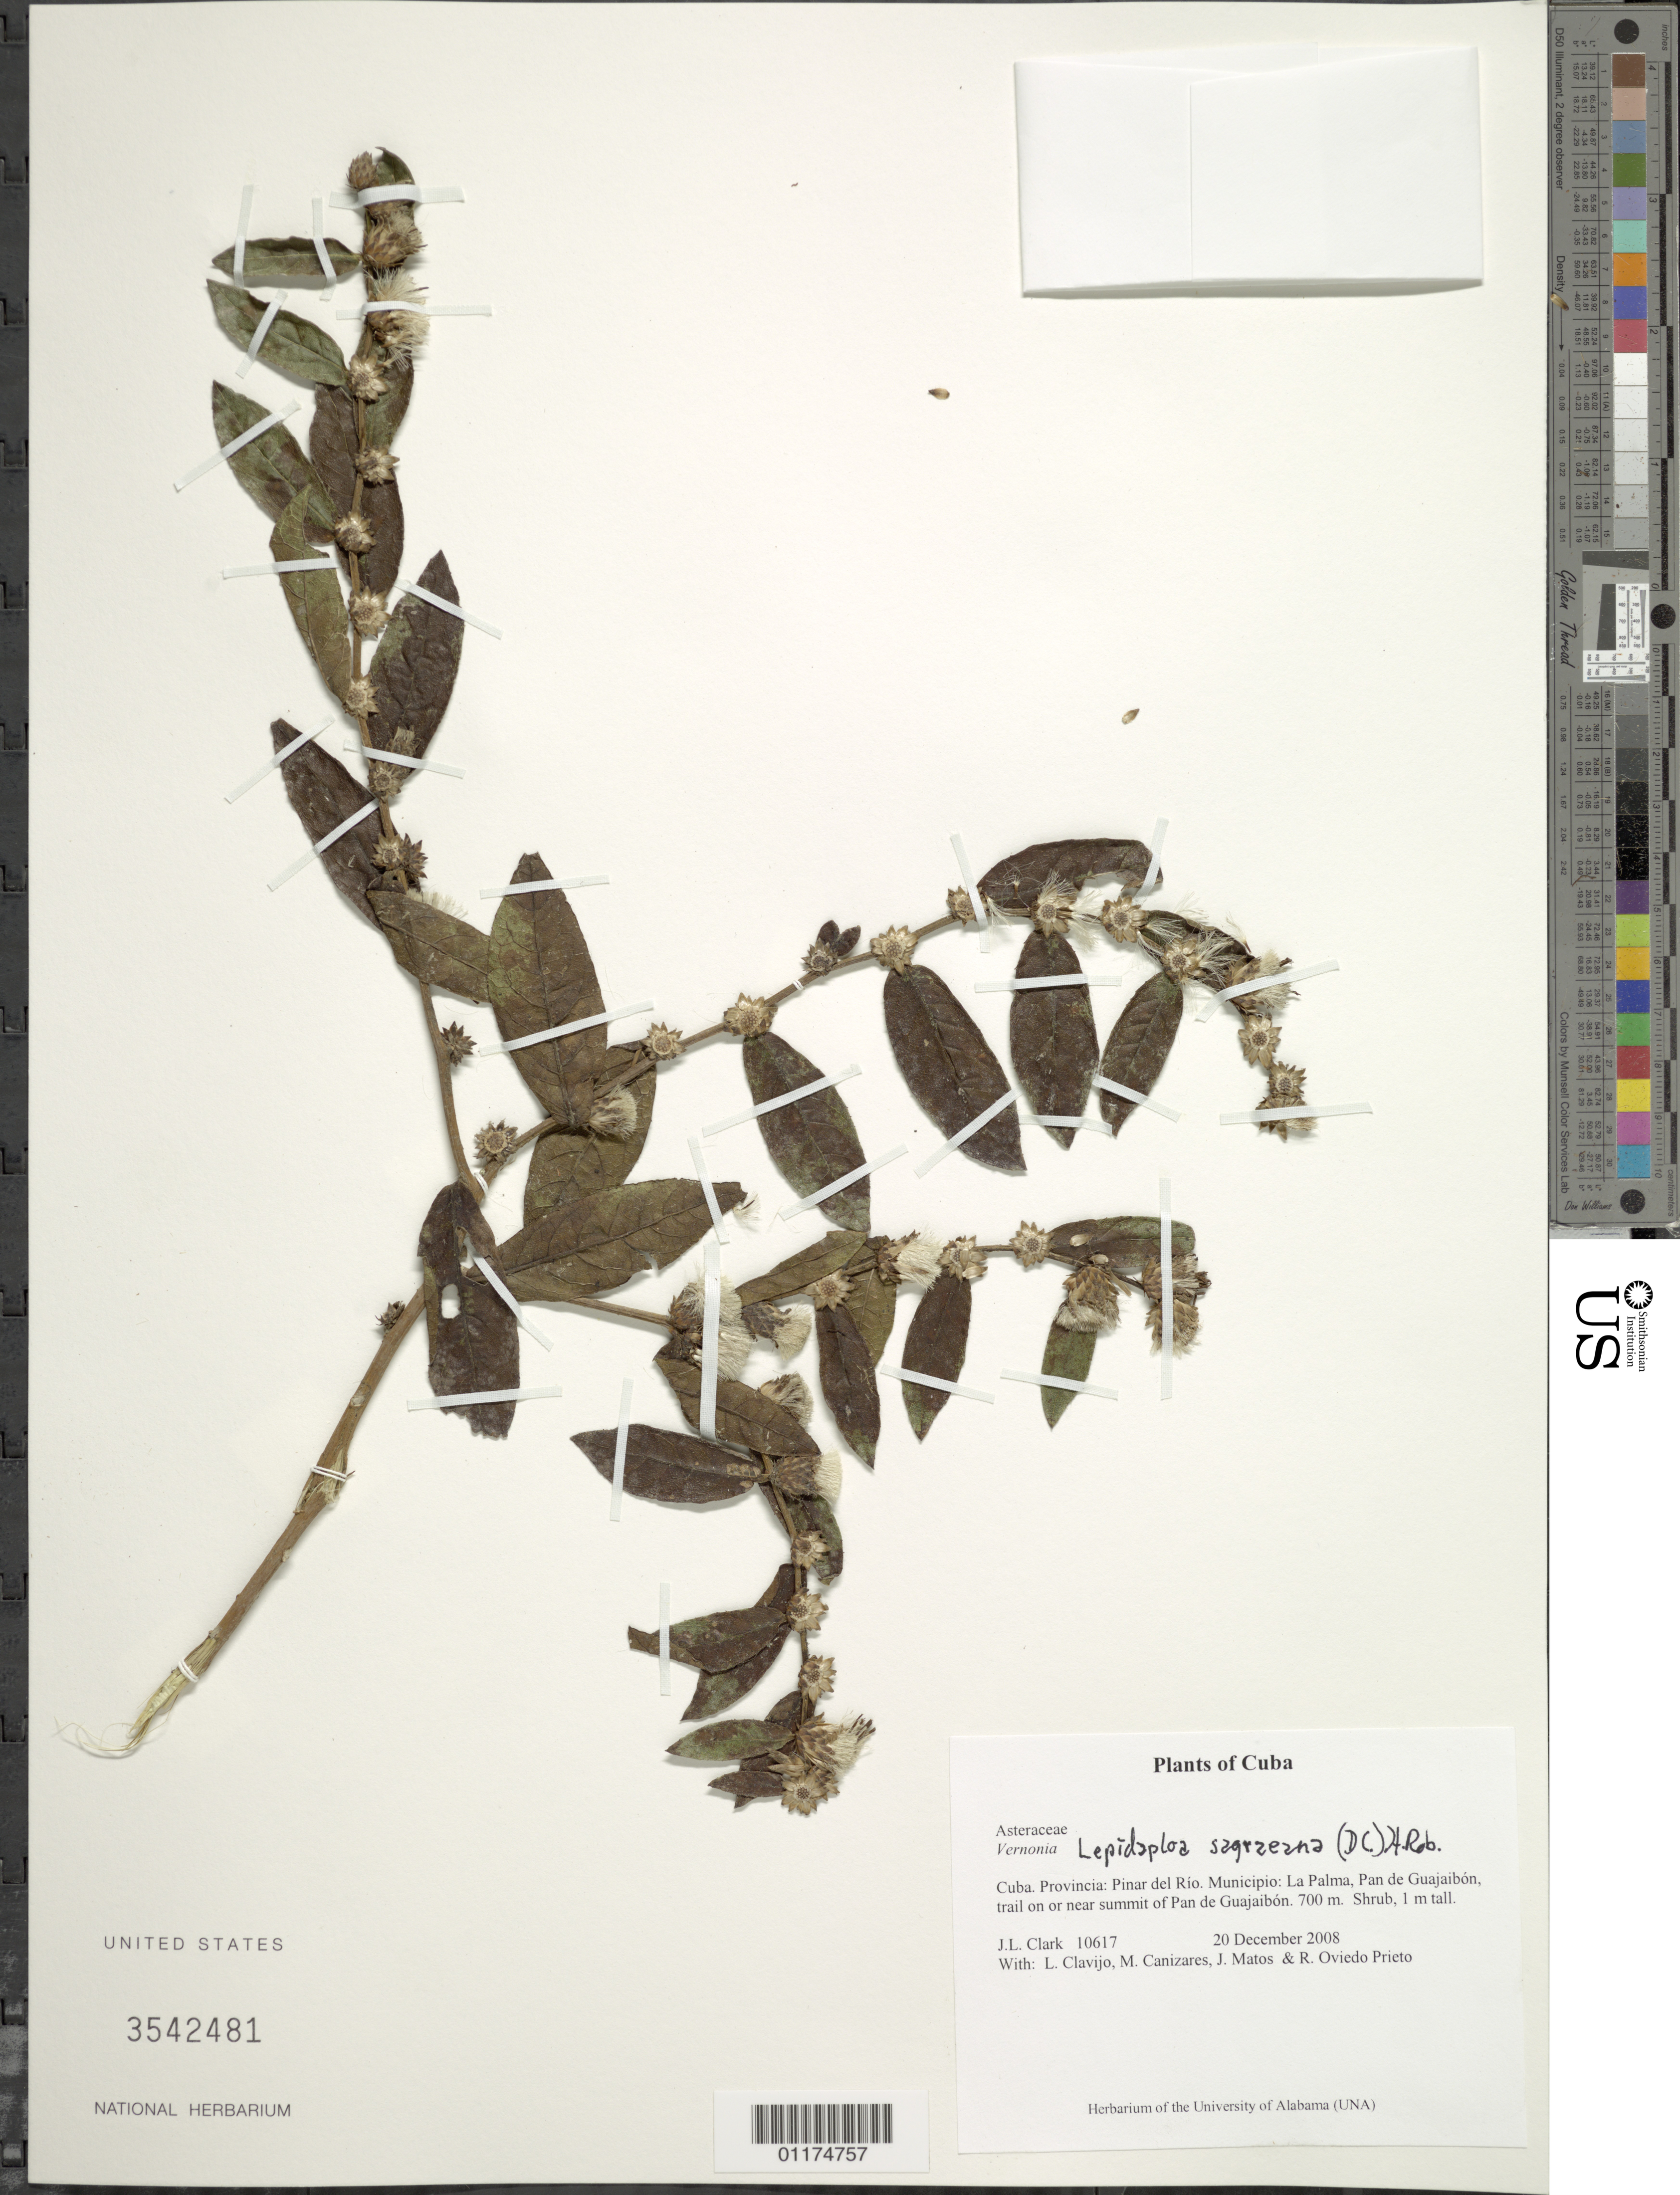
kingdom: Plantae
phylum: Tracheophyta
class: Magnoliopsida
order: Asterales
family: Asteraceae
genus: Lepidaploa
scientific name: Lepidaploa sagraeana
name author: (DC.) H. Rob.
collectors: J. L. Clark, L. Clavijo, M. Canizares, J. Matos & R. Oviedo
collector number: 10617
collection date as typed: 20 Dec 2008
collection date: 2008-12-20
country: Cuba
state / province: Pinar del Rio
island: Cuba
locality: La Palma, Pan de Guajaibon, trail on or near summit of Pan de Guajaibon.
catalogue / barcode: US 3542481